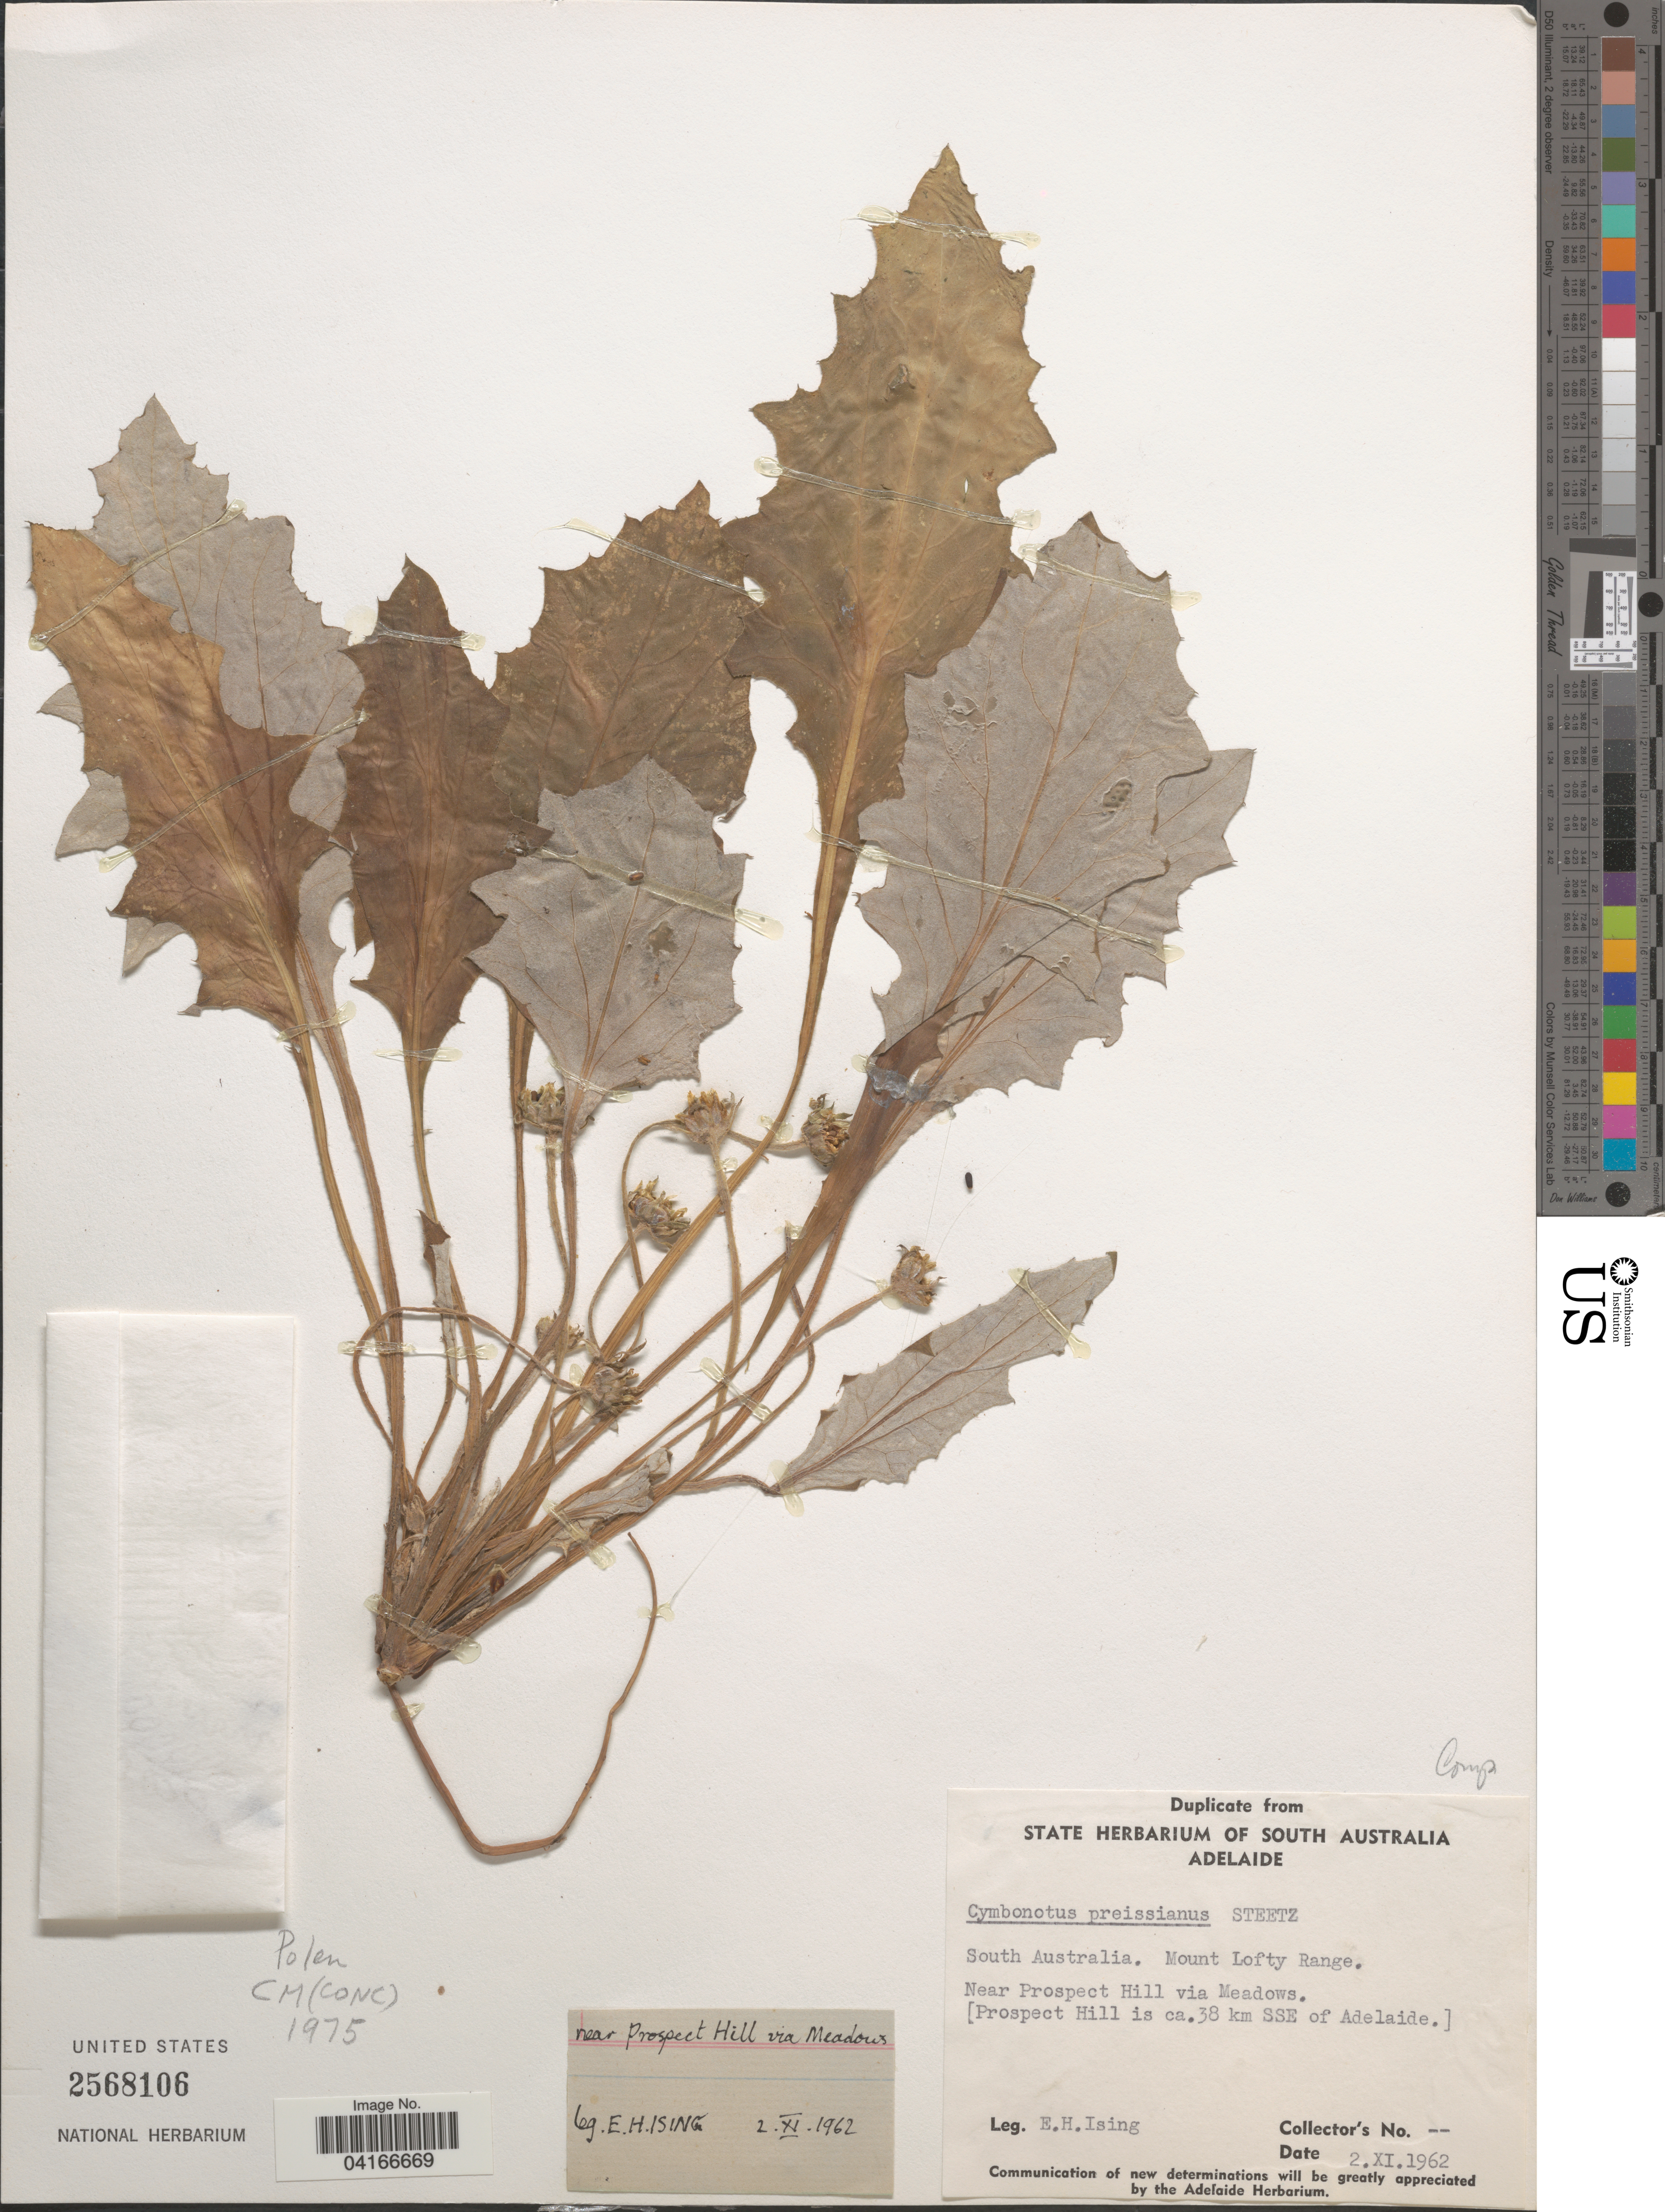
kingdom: Plantae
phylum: Tracheophyta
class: Magnoliopsida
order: Asterales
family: Asteraceae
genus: Cymbonotus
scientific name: Cymbonotus preissianus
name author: Steetz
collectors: E. Ising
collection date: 1962-11-02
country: Australia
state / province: South Australia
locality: Mount Lofty Range. Near Prospect Hill via Meadows. [Prospect Hill is ca. 38 km SSE of Adelaide.].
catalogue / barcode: US 2568106